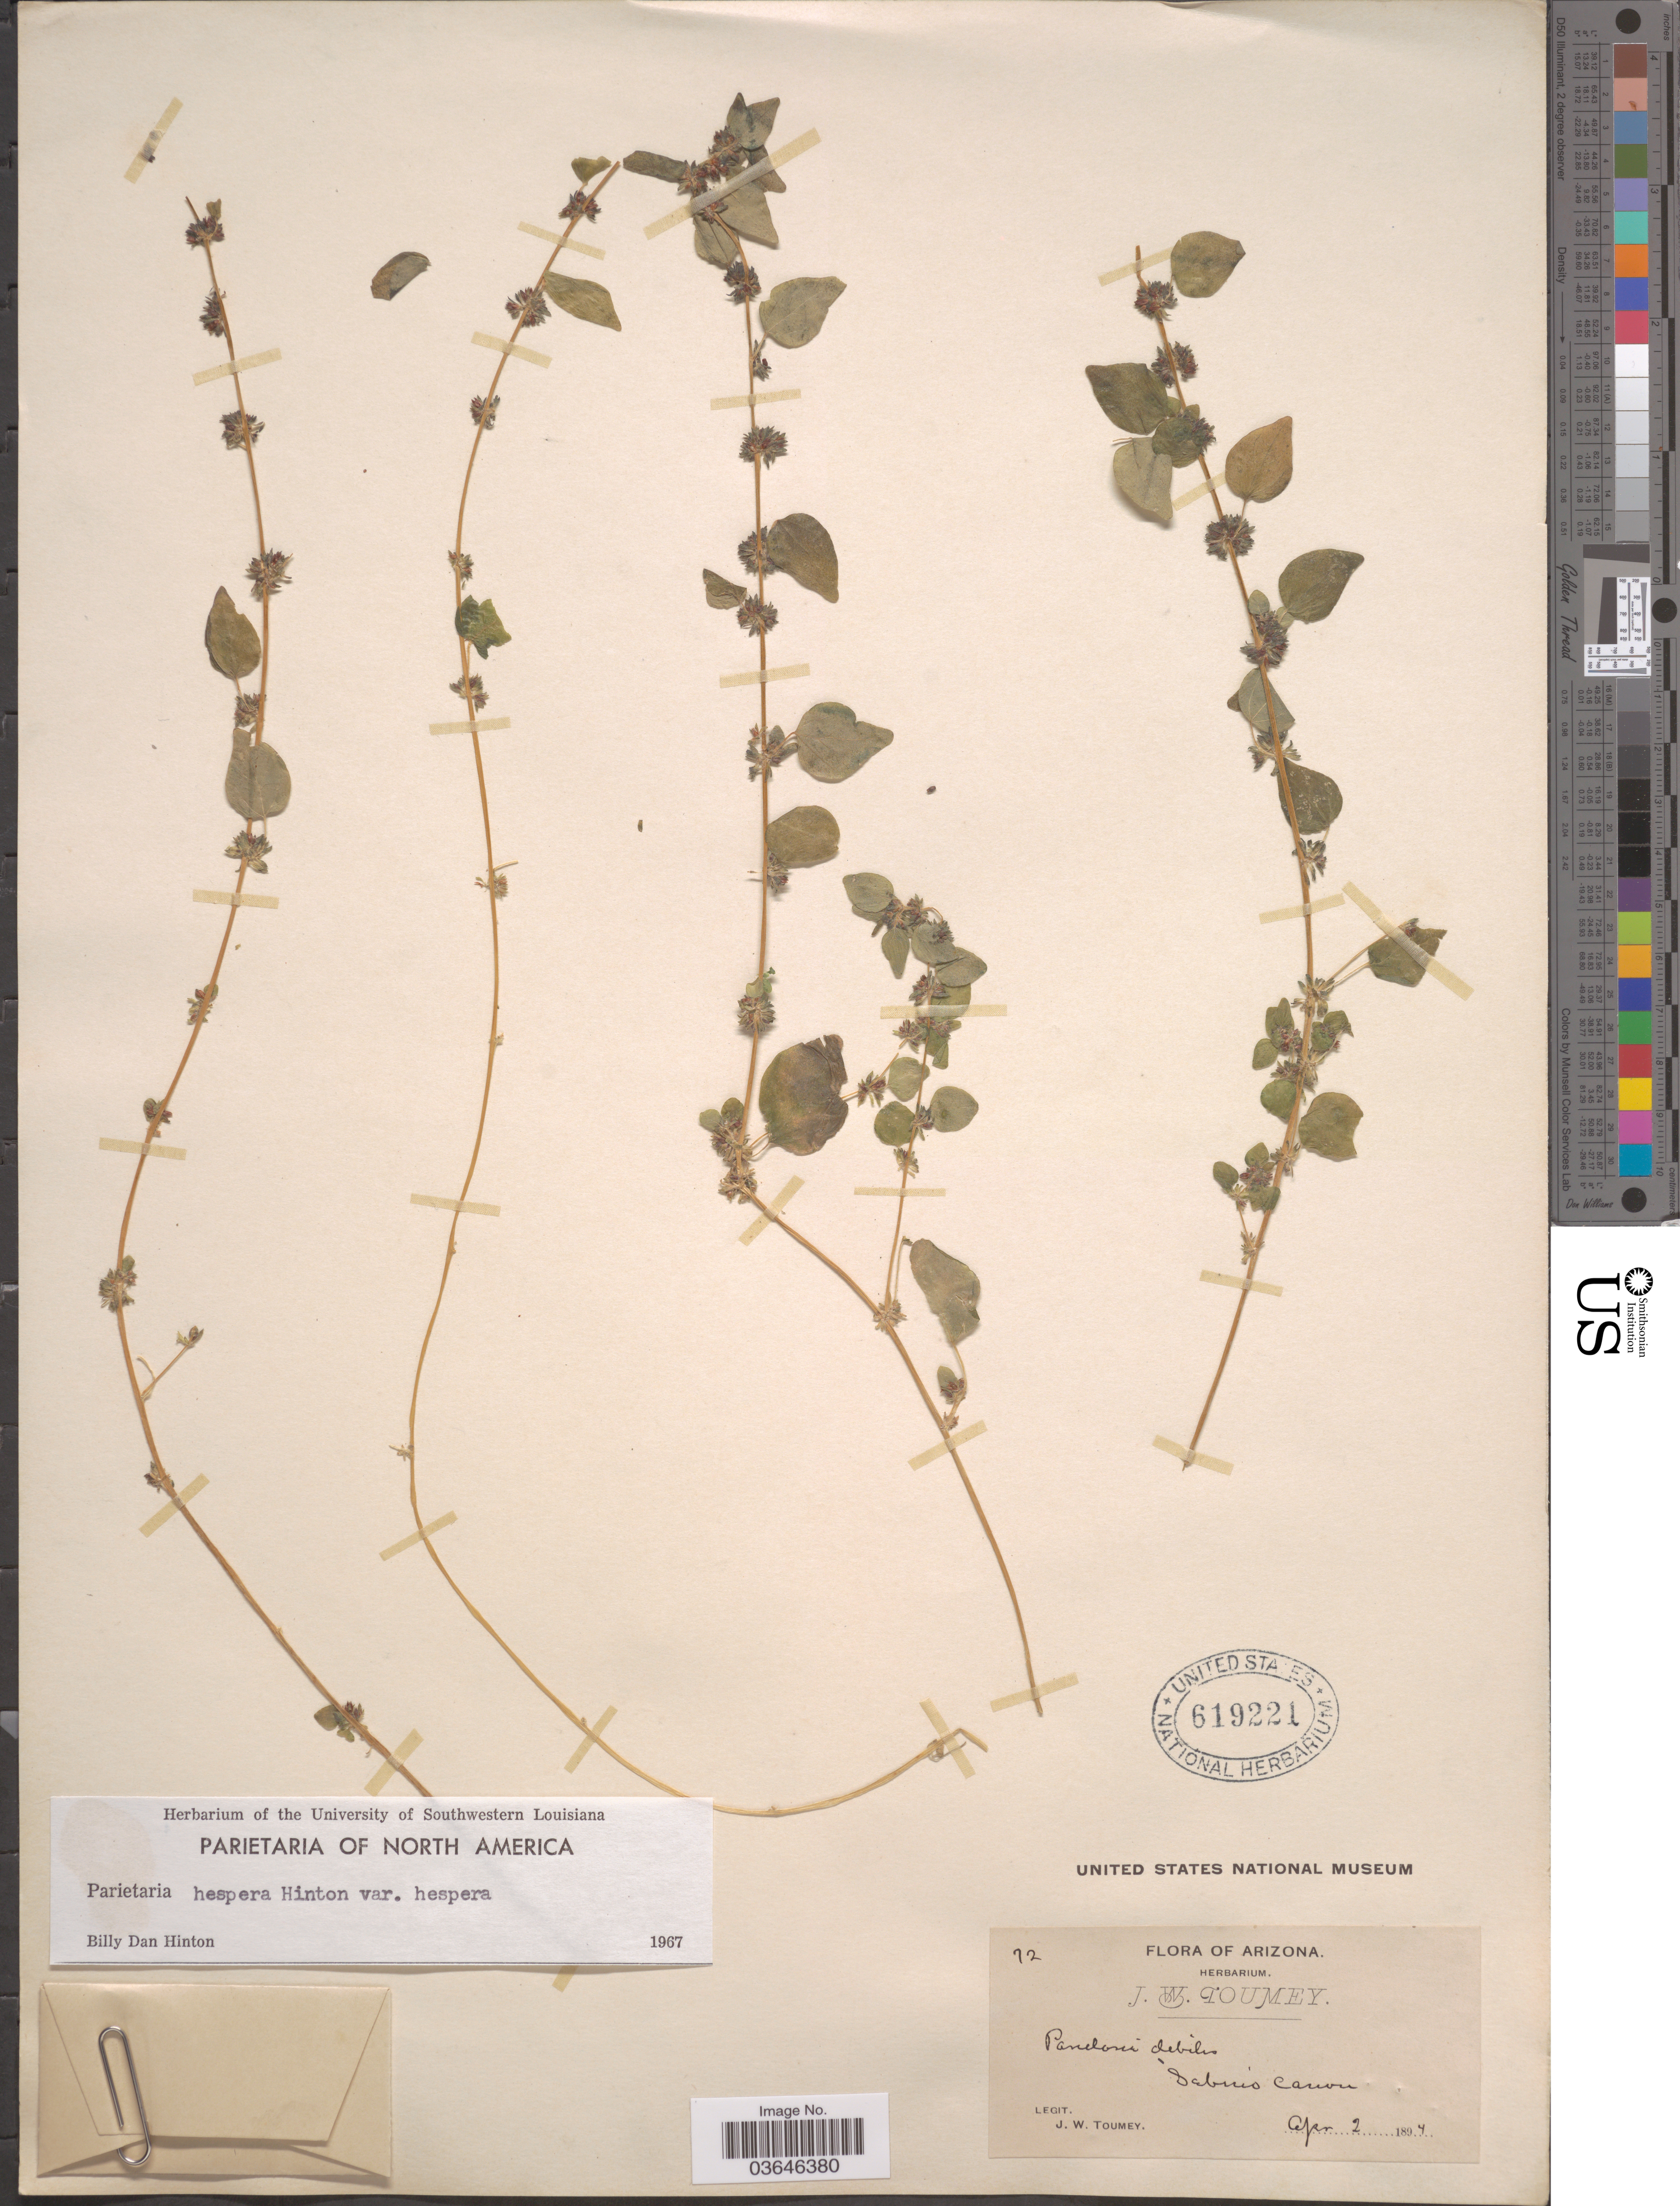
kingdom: Plantae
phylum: Tracheophyta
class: Magnoliopsida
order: Rosales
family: Urticaceae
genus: Parietaria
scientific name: Parietaria hespera var. hespera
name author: Hinton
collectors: J. W. Toumey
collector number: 72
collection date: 1894-04-02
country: United States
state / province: Arizona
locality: Sabino Canon.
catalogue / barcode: US 619221